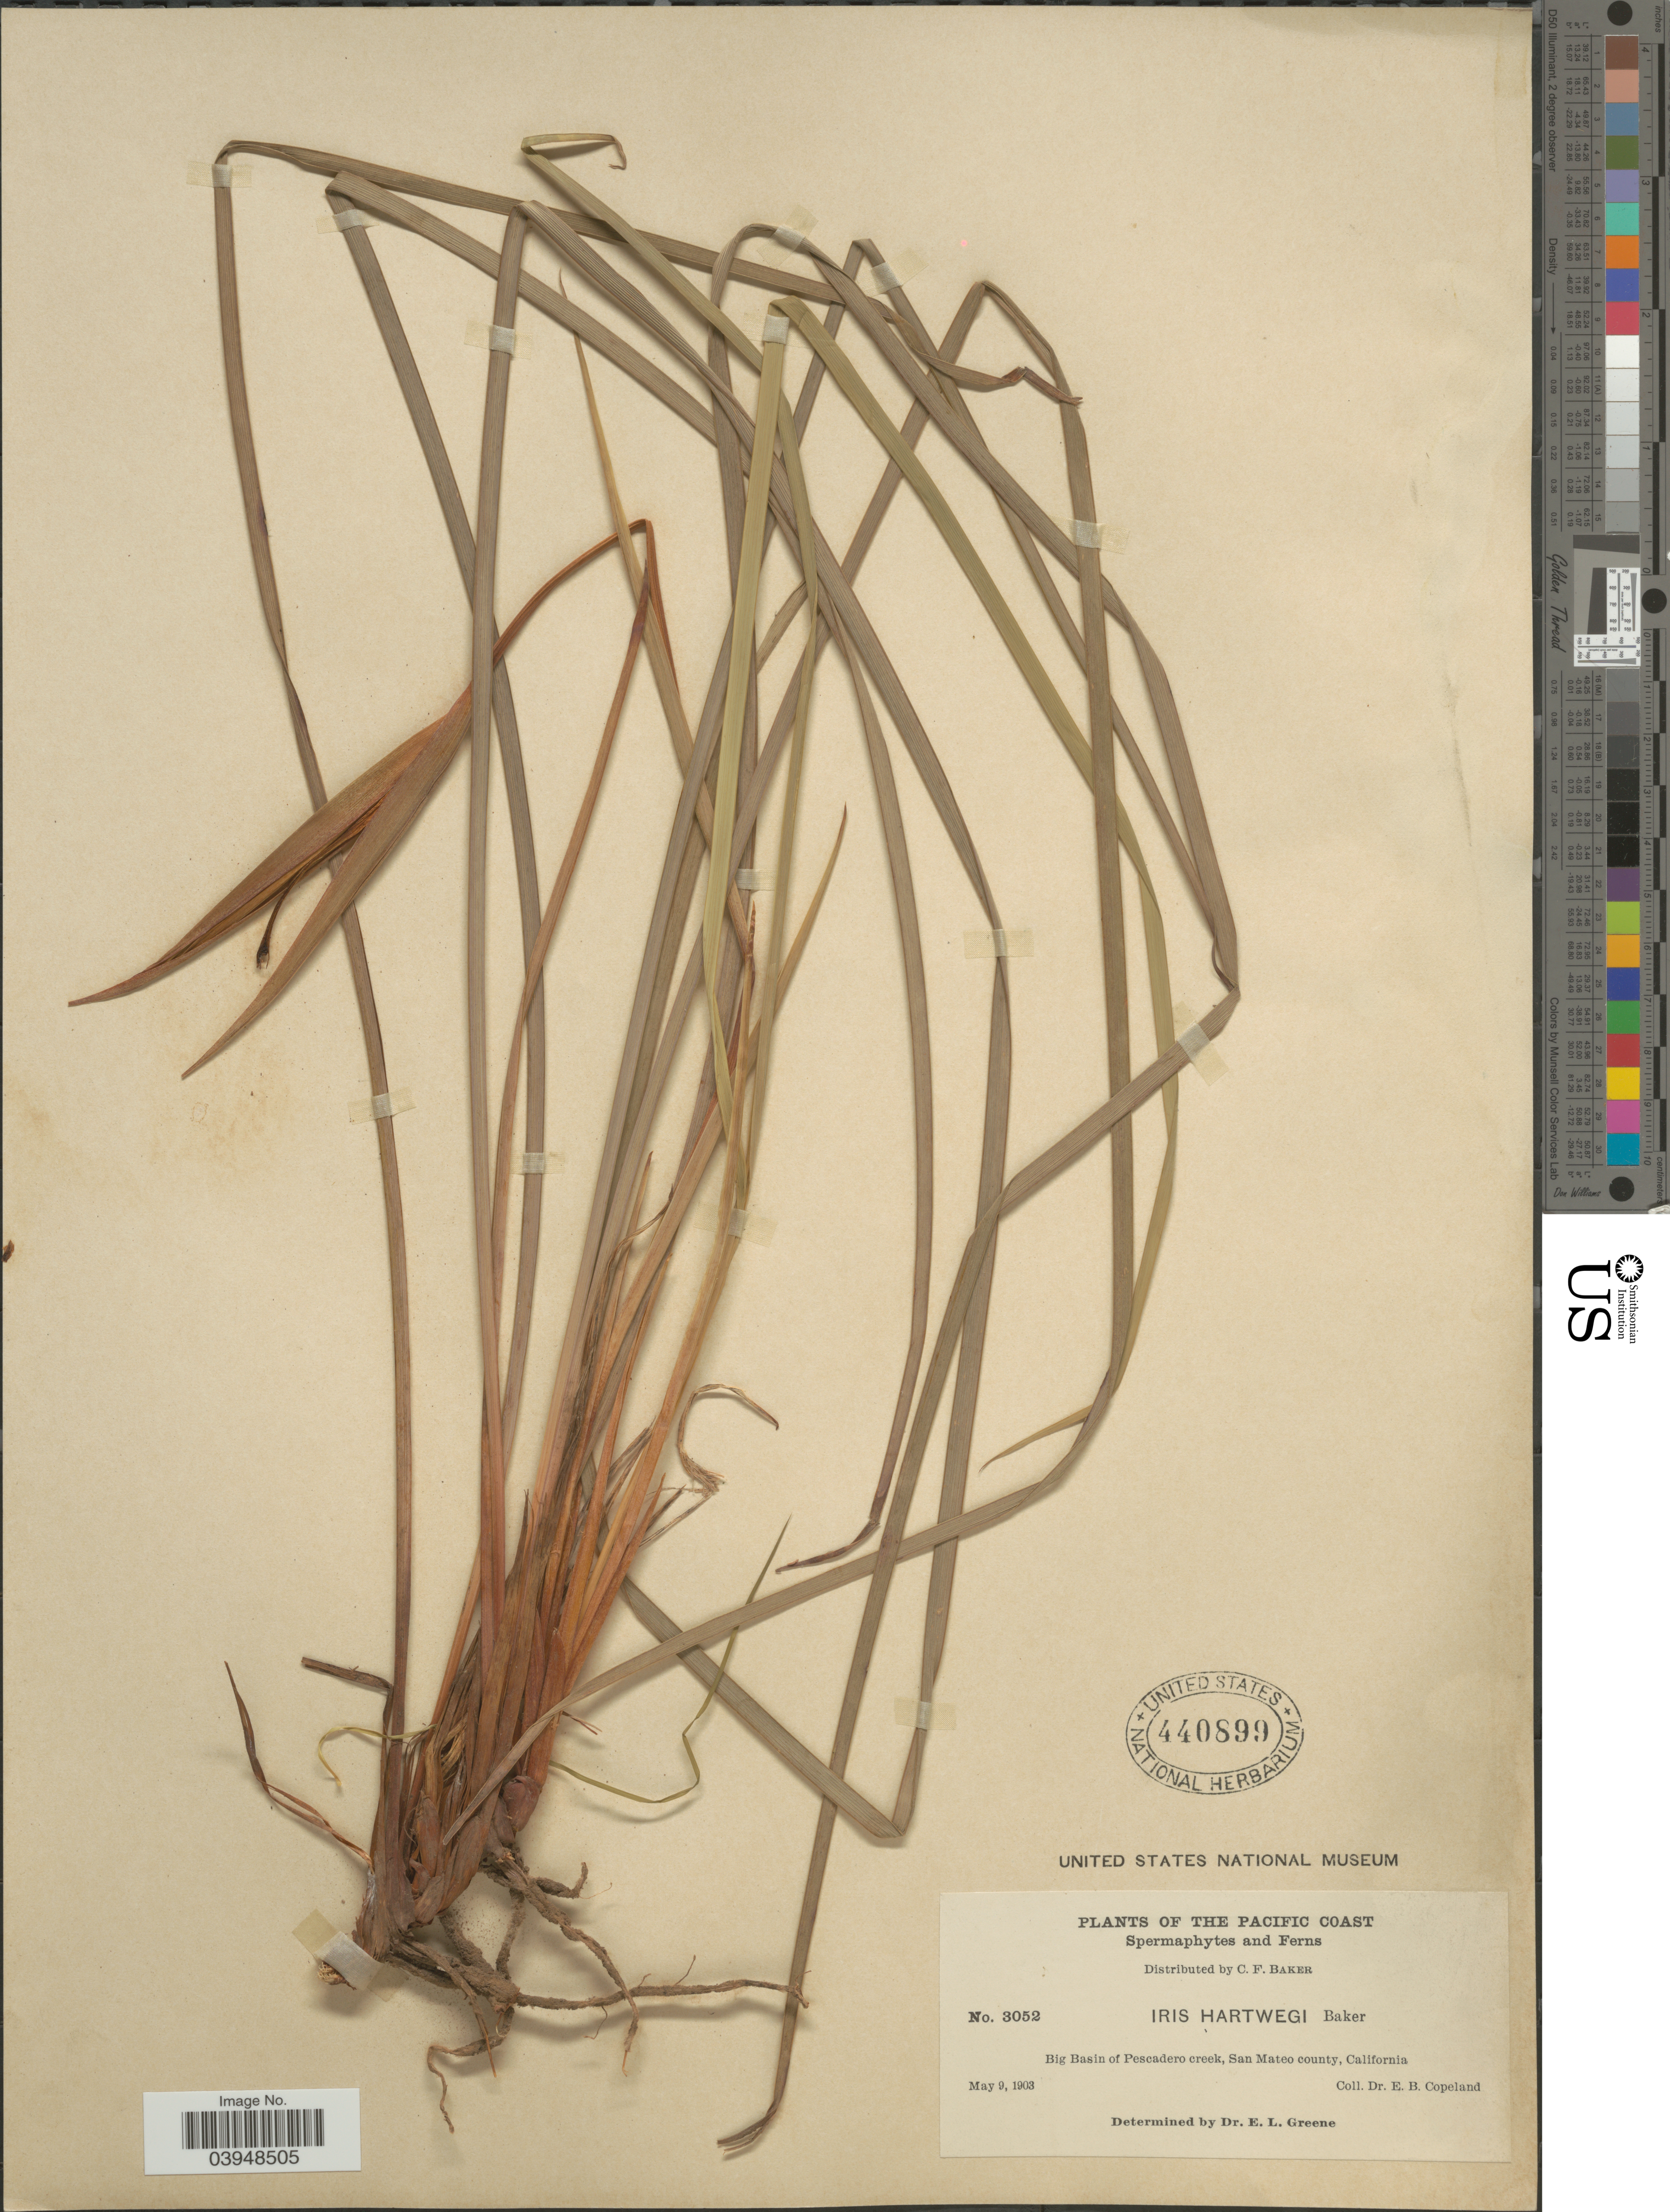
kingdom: Plantae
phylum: Tracheophyta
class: Liliopsida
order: Asparagales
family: Iridaceae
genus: Iris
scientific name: Iris hartwegii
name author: Baker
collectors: E. B. Copeland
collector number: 3052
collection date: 1903-05-09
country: United States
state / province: California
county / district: San Mateo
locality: Pacific Coast. Big Basin of Pescadero creek, San Mateo county.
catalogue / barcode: US 440899